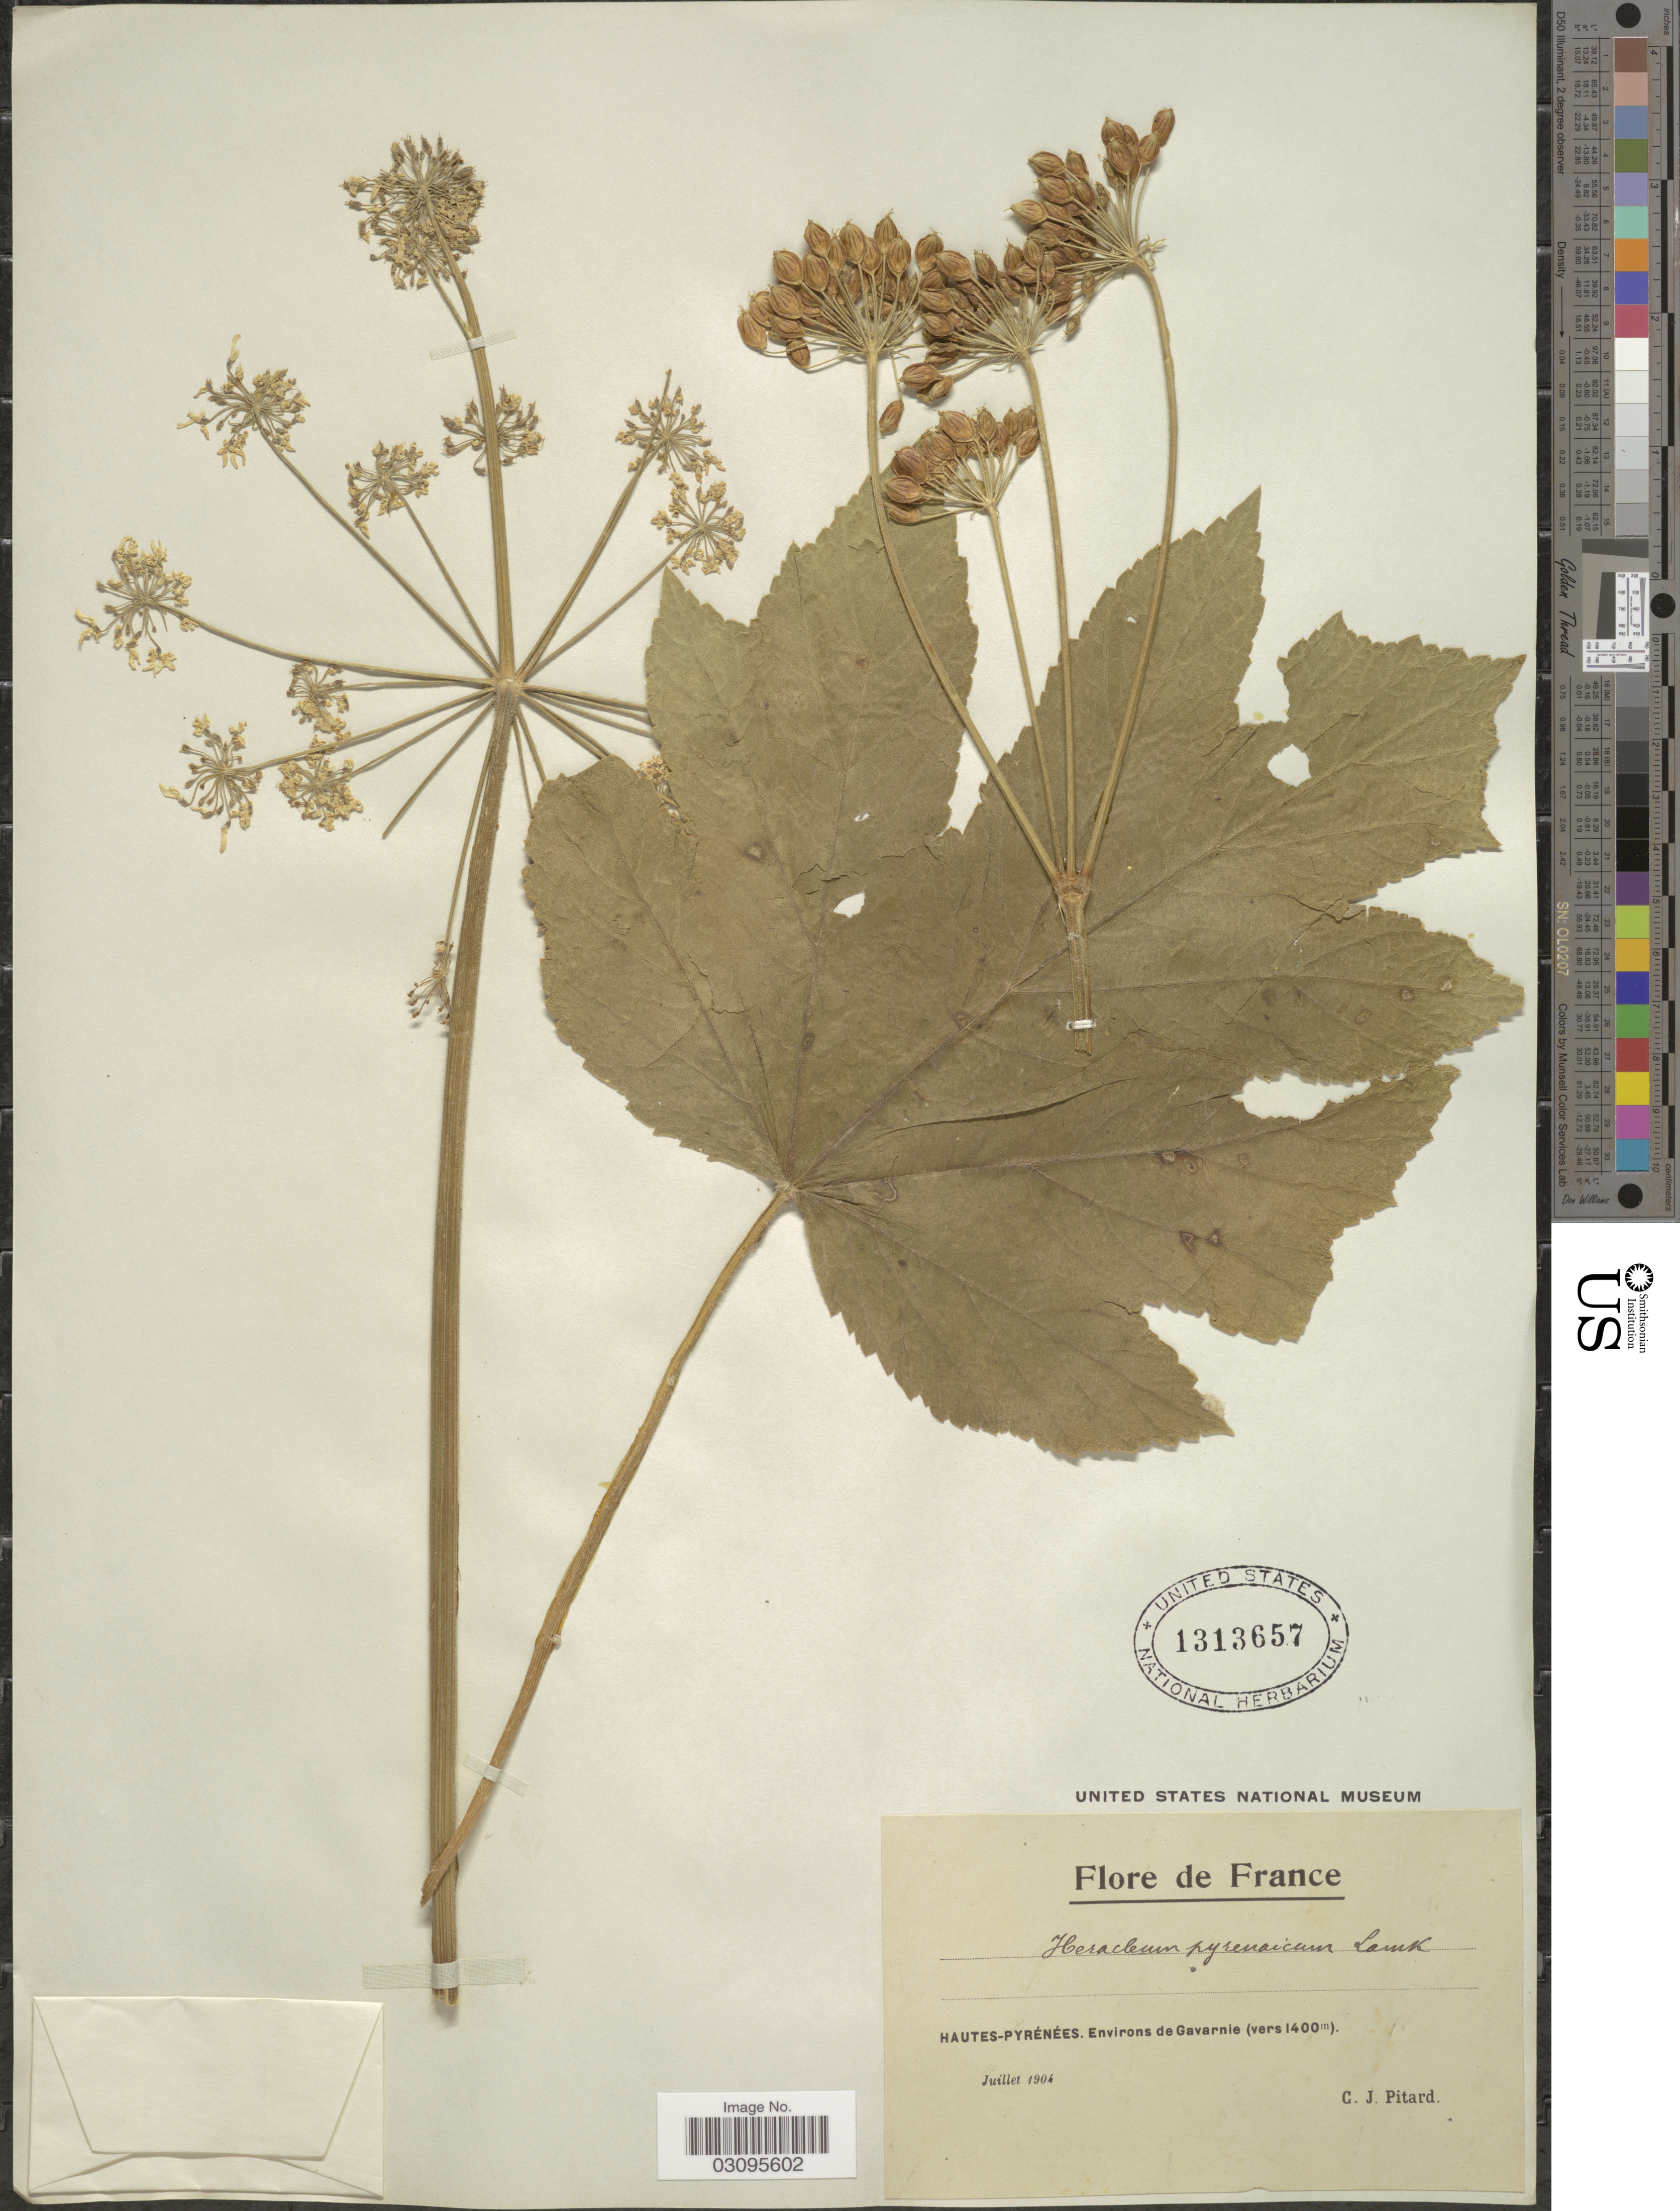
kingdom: Plantae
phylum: Tracheophyta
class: Magnoliopsida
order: Apiales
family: Apiaceae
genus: Heracleum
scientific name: Heracleum pyrenaicum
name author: Lam.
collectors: C. Pitard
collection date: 1904-07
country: France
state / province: Occitanie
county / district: Hautes-Pyrénées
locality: Hautes-Pyrénées, Environs de Gavarnie.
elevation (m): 1400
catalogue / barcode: US 1313657